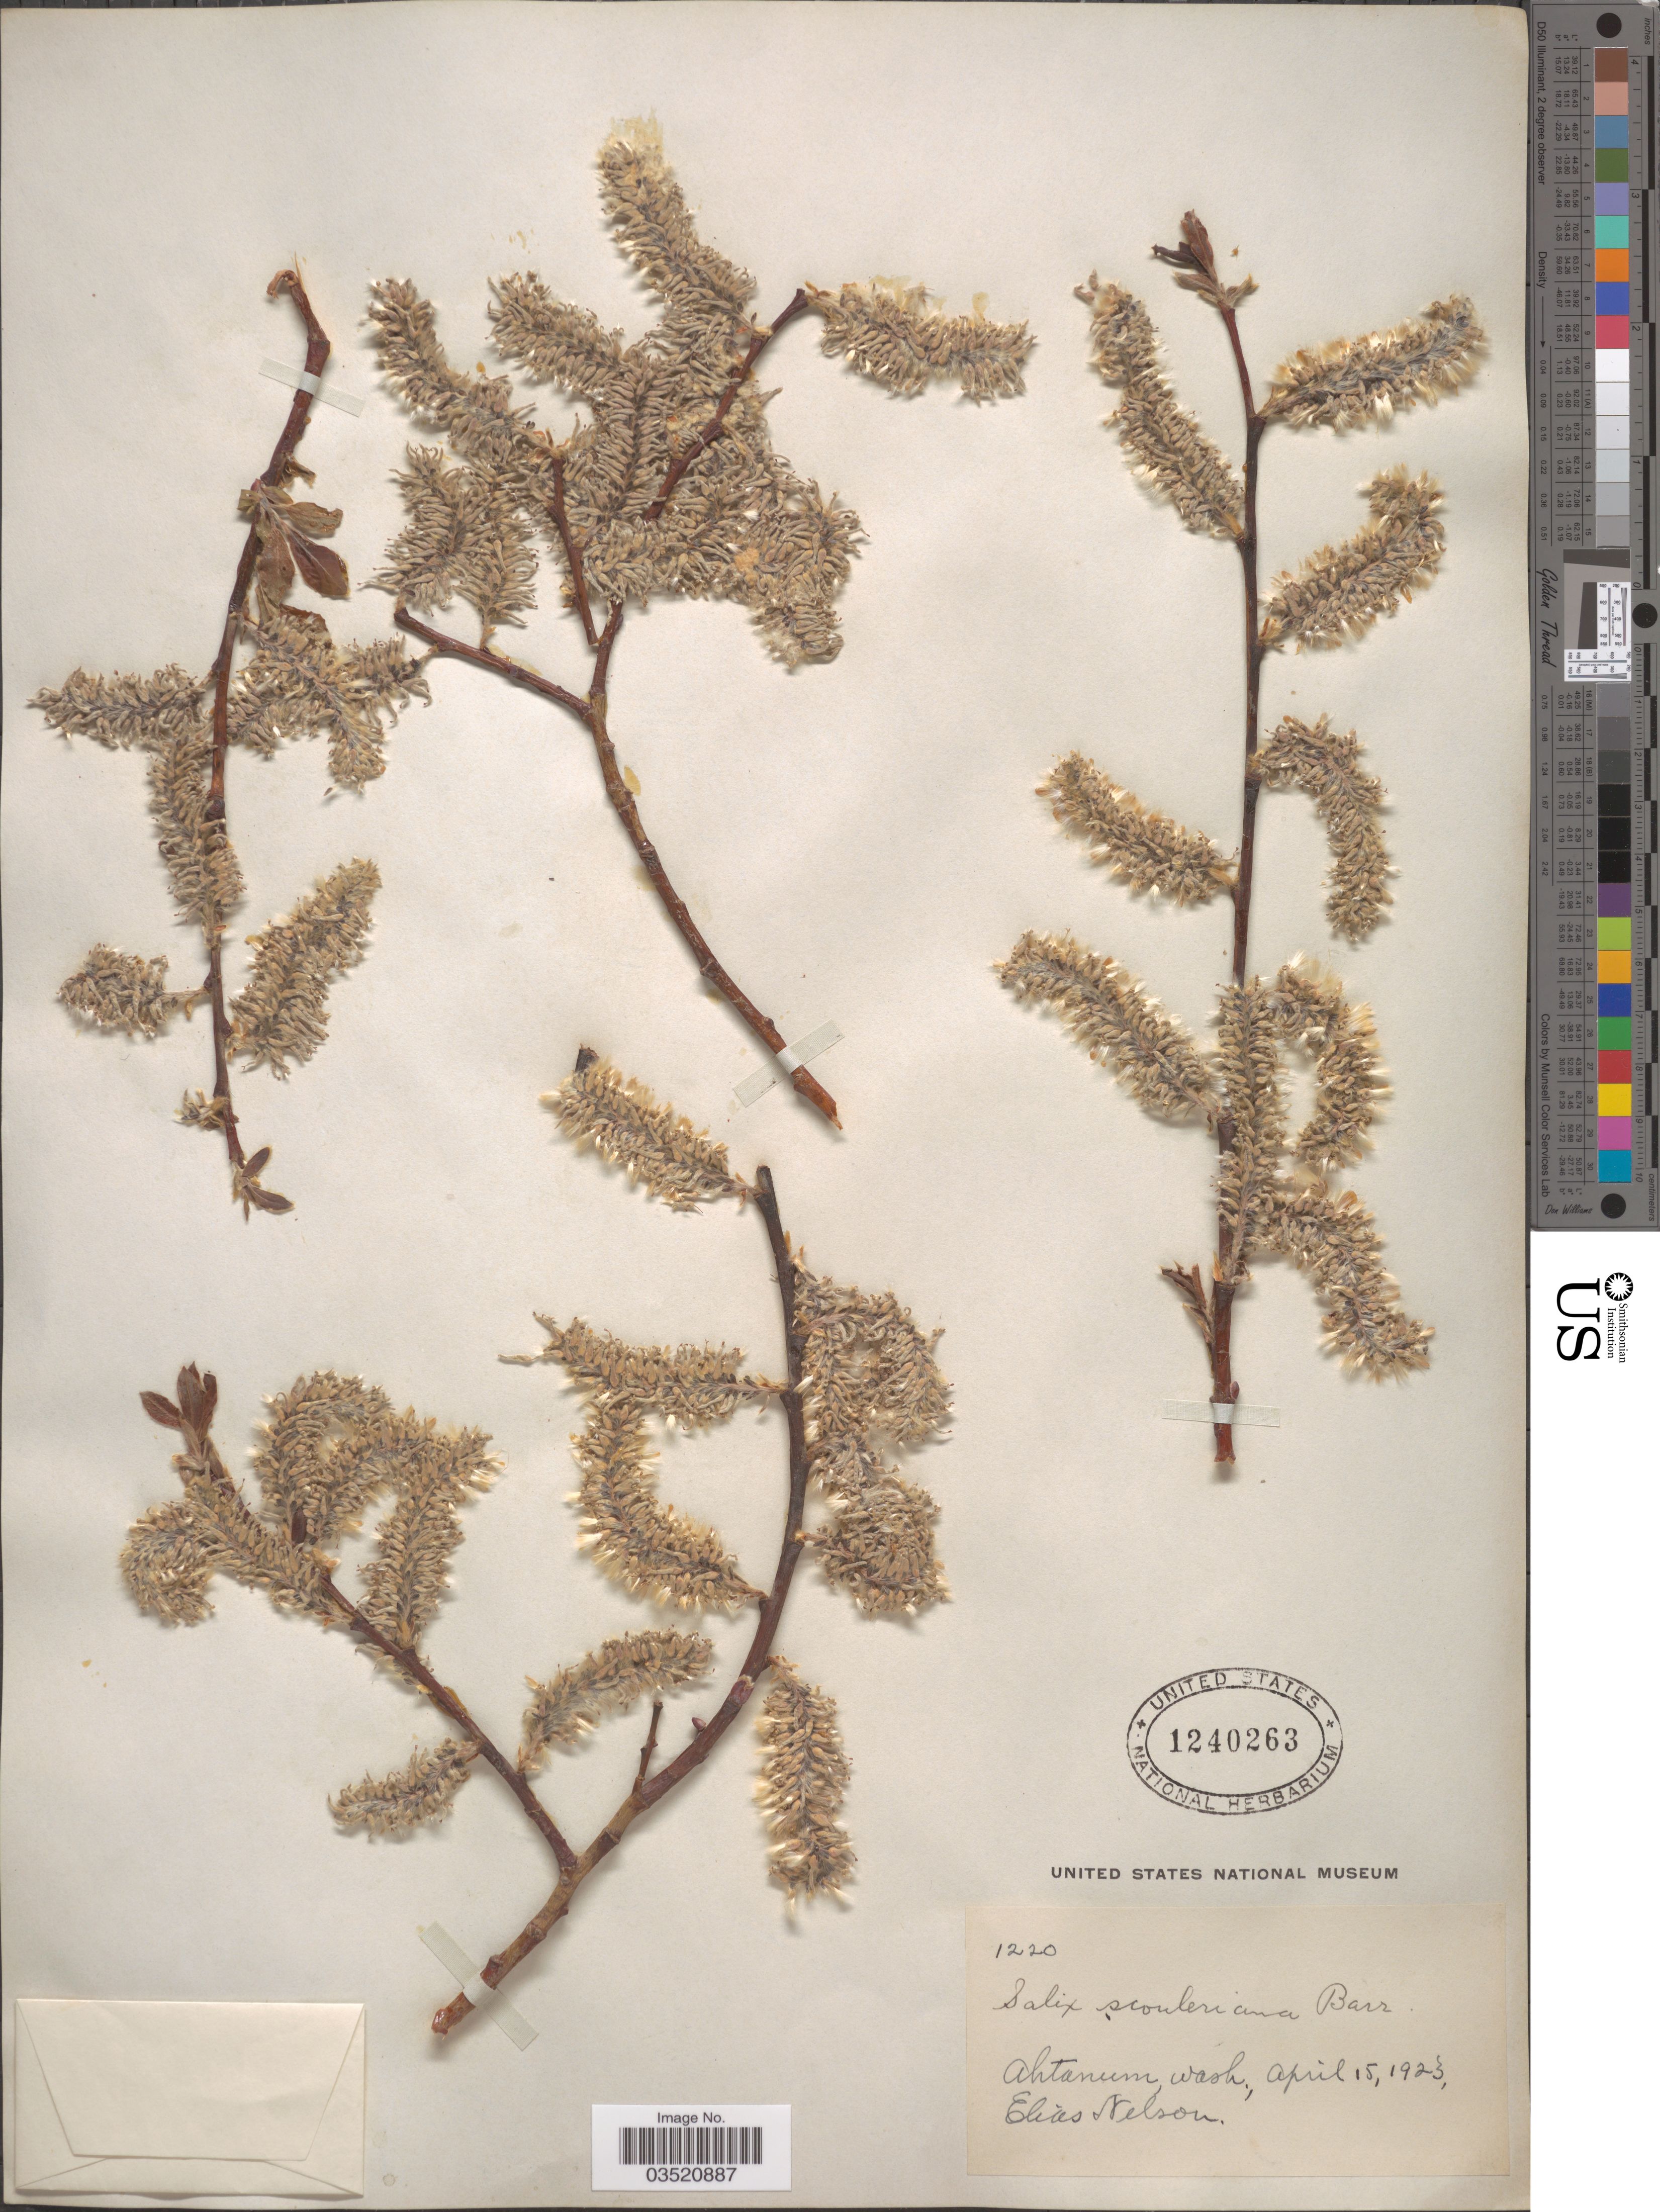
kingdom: Plantae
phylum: Tracheophyta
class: Magnoliopsida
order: Malpighiales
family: Salicaceae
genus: Salix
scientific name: Salix scouleriana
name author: Barratt ex Hook.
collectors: E. Nelson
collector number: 1220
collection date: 1923-04-15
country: United States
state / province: Washington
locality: Ahtanum.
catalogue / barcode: US 1240263